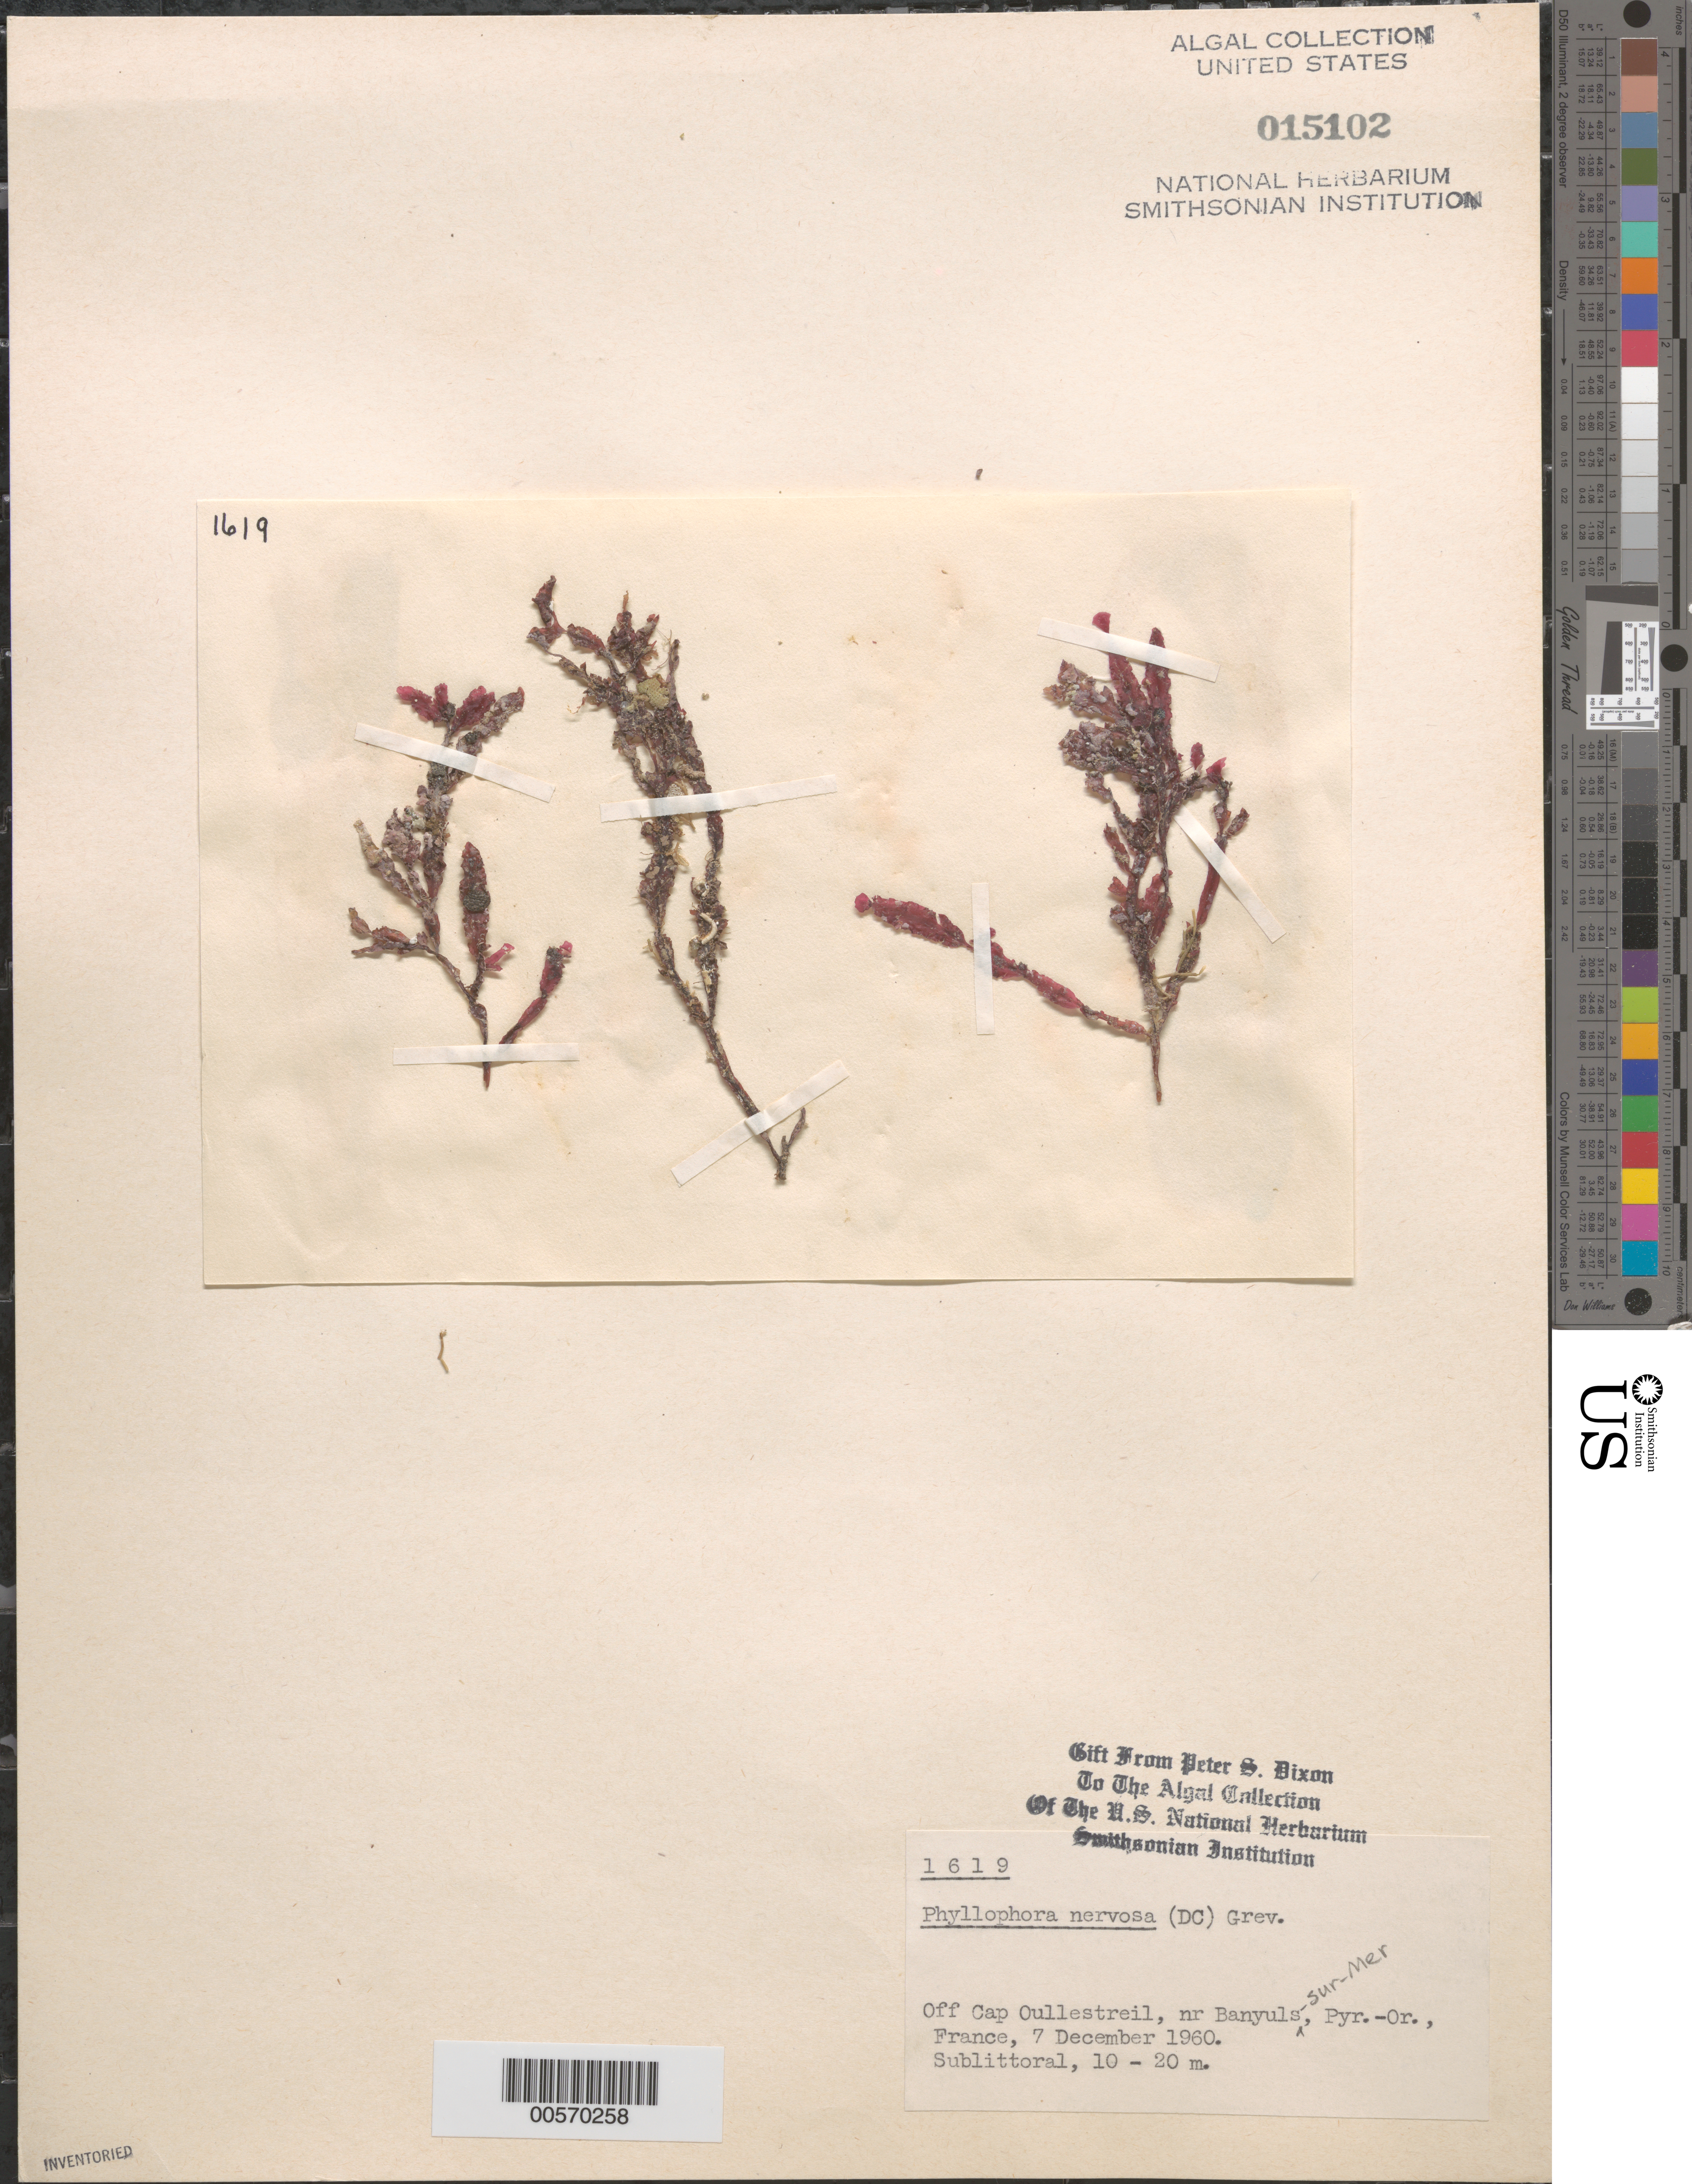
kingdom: Plantae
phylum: Rhodophyta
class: Florideophyceae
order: Gigartinales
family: Phyllophoraceae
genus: Phyllophora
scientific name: Phyllophora crispa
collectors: P. S. Dixon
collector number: PSD 1619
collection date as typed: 07 Dec 1960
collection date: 1960-12-07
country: France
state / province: Occitanie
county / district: Pyrénées-Orientales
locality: Off Cap Oullestreil, near Banyuls-sur-Mer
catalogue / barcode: US 15102